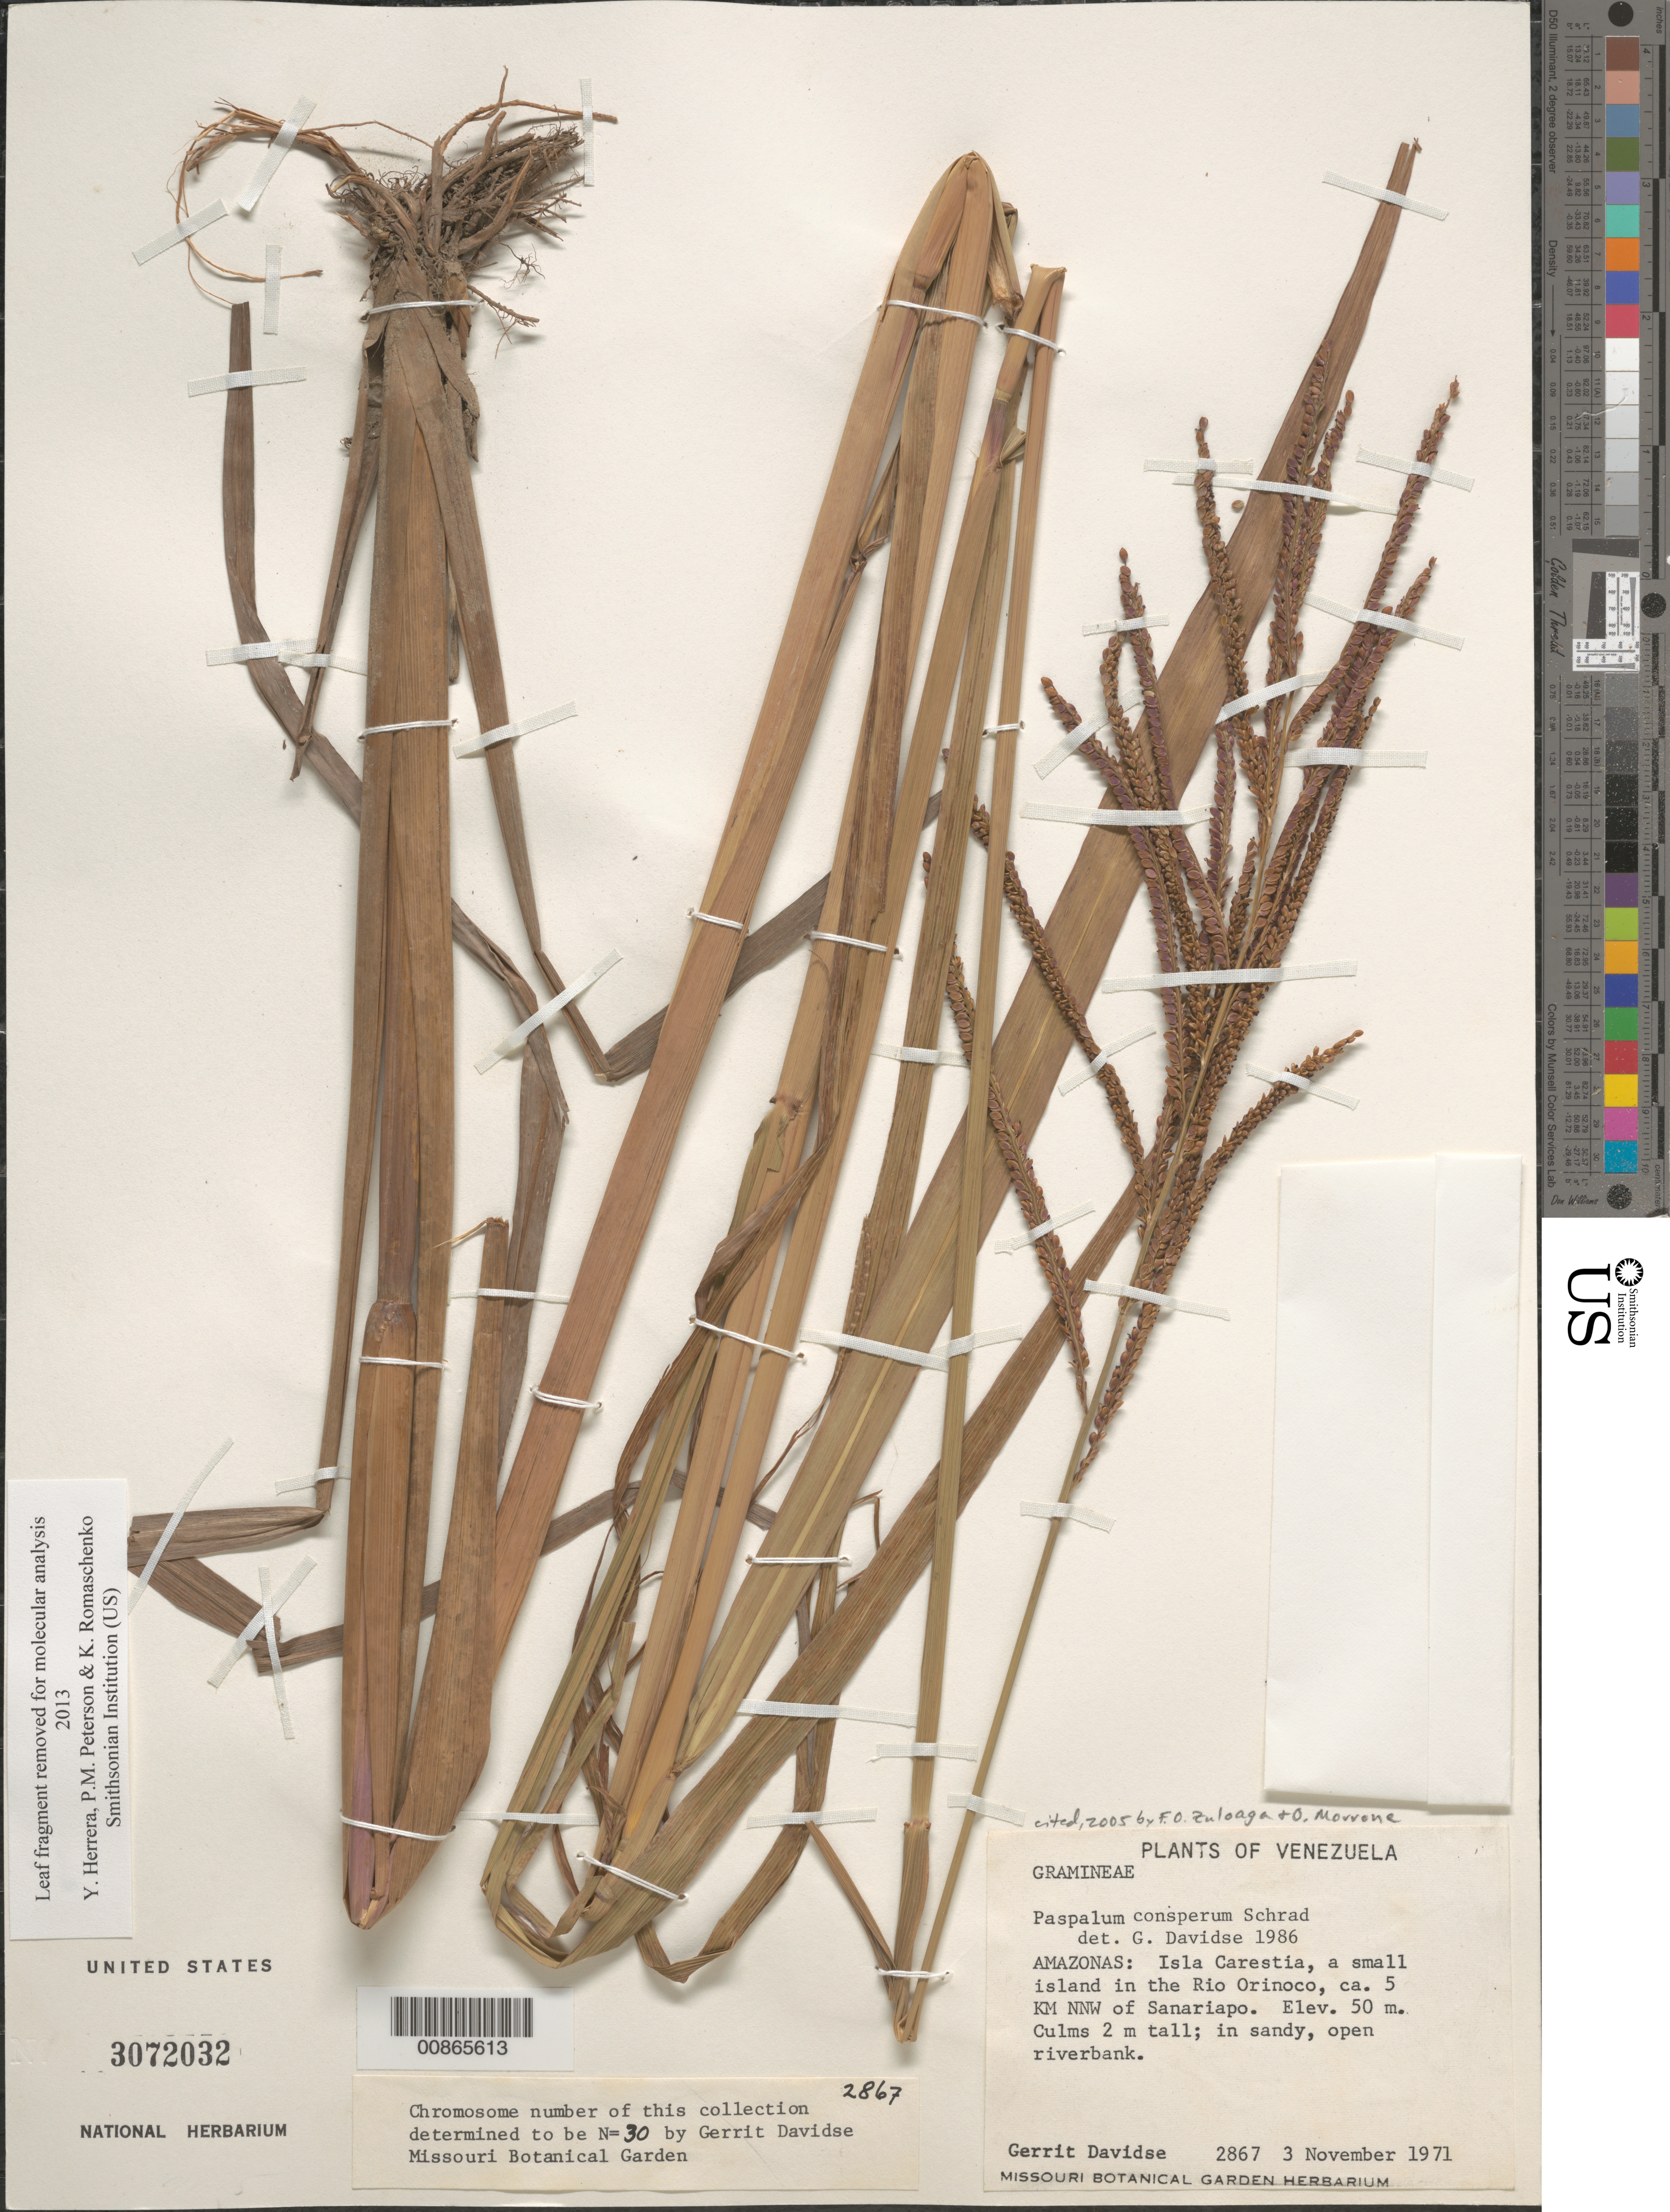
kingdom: Plantae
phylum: Tracheophyta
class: Liliopsida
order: Poales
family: Poaceae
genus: Paspalum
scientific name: Paspalum conspersum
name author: Schrad.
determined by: Davidse, Gerrit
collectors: G. Davidse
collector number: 2867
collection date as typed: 3-Nov-71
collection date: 1971-11-03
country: Venezuela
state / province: Amazonas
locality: Isla Carestia, island in the Río Orinoco, 5 km NNW of Sanariapo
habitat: Sandy, open riverbank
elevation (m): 50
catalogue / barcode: US 3072032